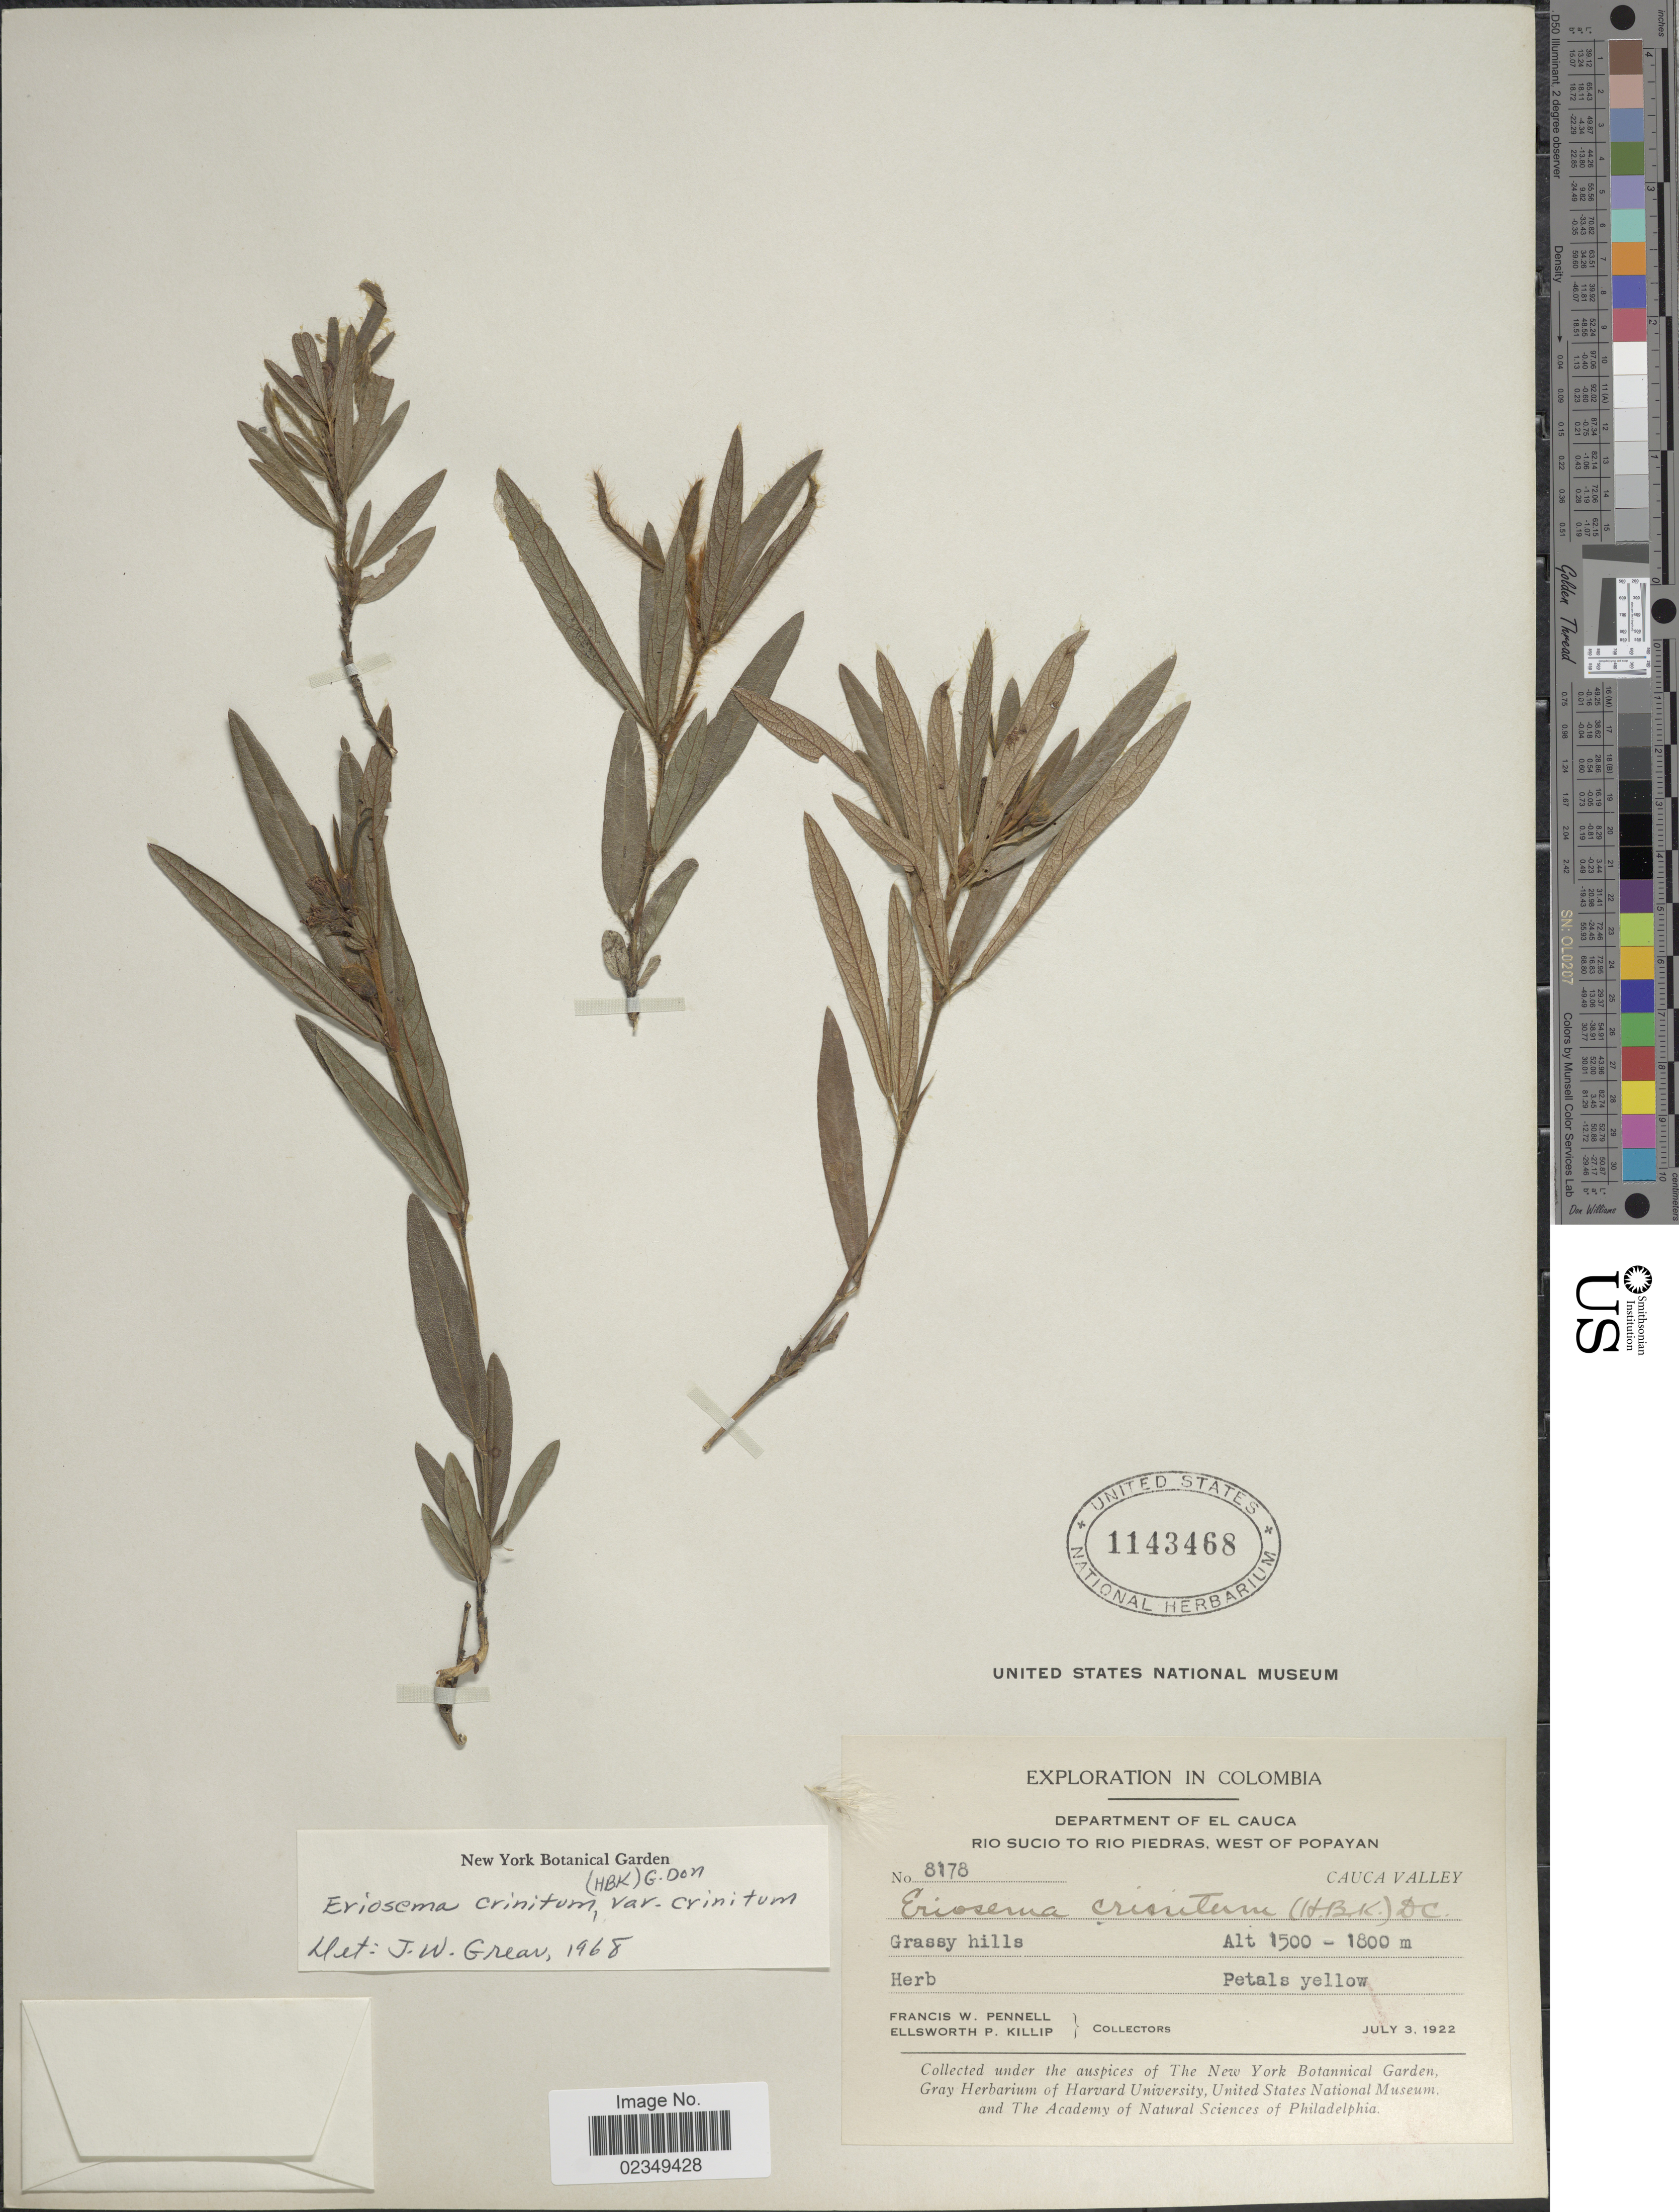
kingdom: Plantae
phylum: Tracheophyta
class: Magnoliopsida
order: Fabales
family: Fabaceae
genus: Eriosema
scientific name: Eriosema crinitum var. crinitum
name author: (Kunth) G. Don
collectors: F. W. Pennell & E. P. Killip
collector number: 8178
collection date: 1922-07-03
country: Colombia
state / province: Cauca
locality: Rio Sucio to Rio Piedras, West of Popayan. Cauca Valley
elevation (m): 1500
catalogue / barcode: US 1143468